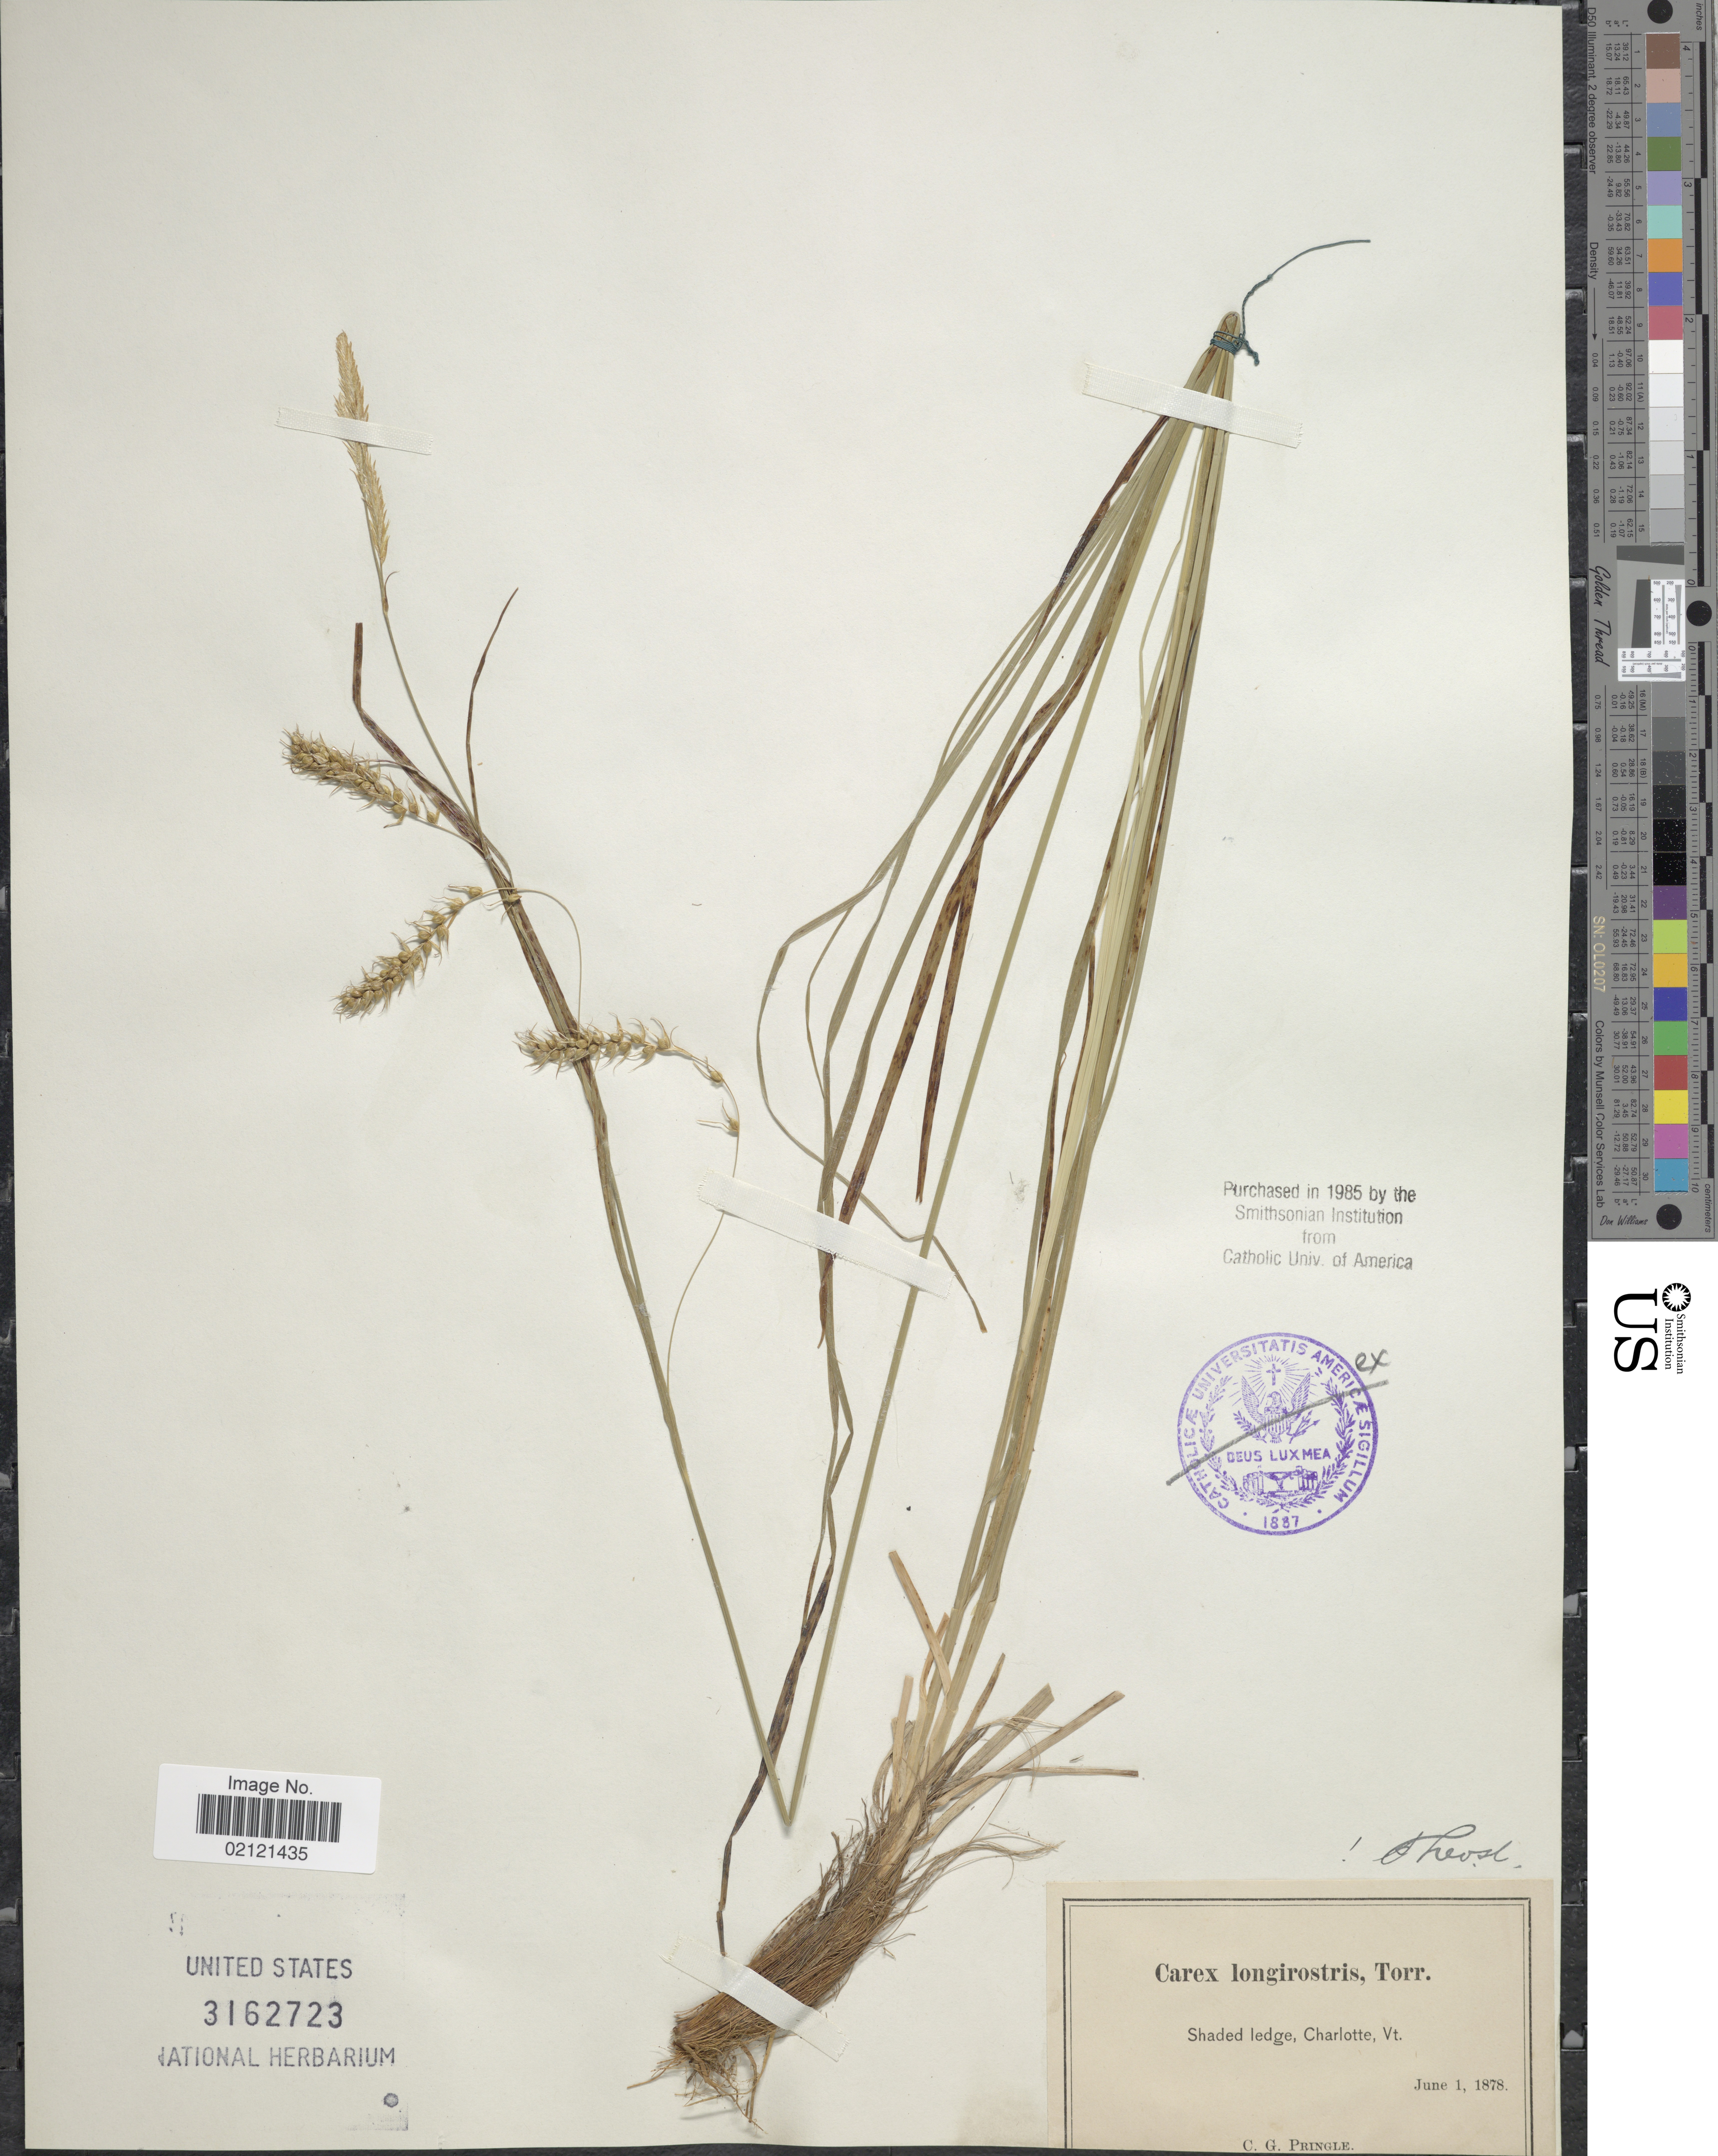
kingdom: Plantae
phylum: Tracheophyta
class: Liliopsida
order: Poales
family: Cyperaceae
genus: Carex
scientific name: Carex sprengelii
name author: Dewey ex Spreng.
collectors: C. G. Pringle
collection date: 1878-06-01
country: United States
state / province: Vermont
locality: Shaded ledge, Charlotte, VT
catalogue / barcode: US 3162723